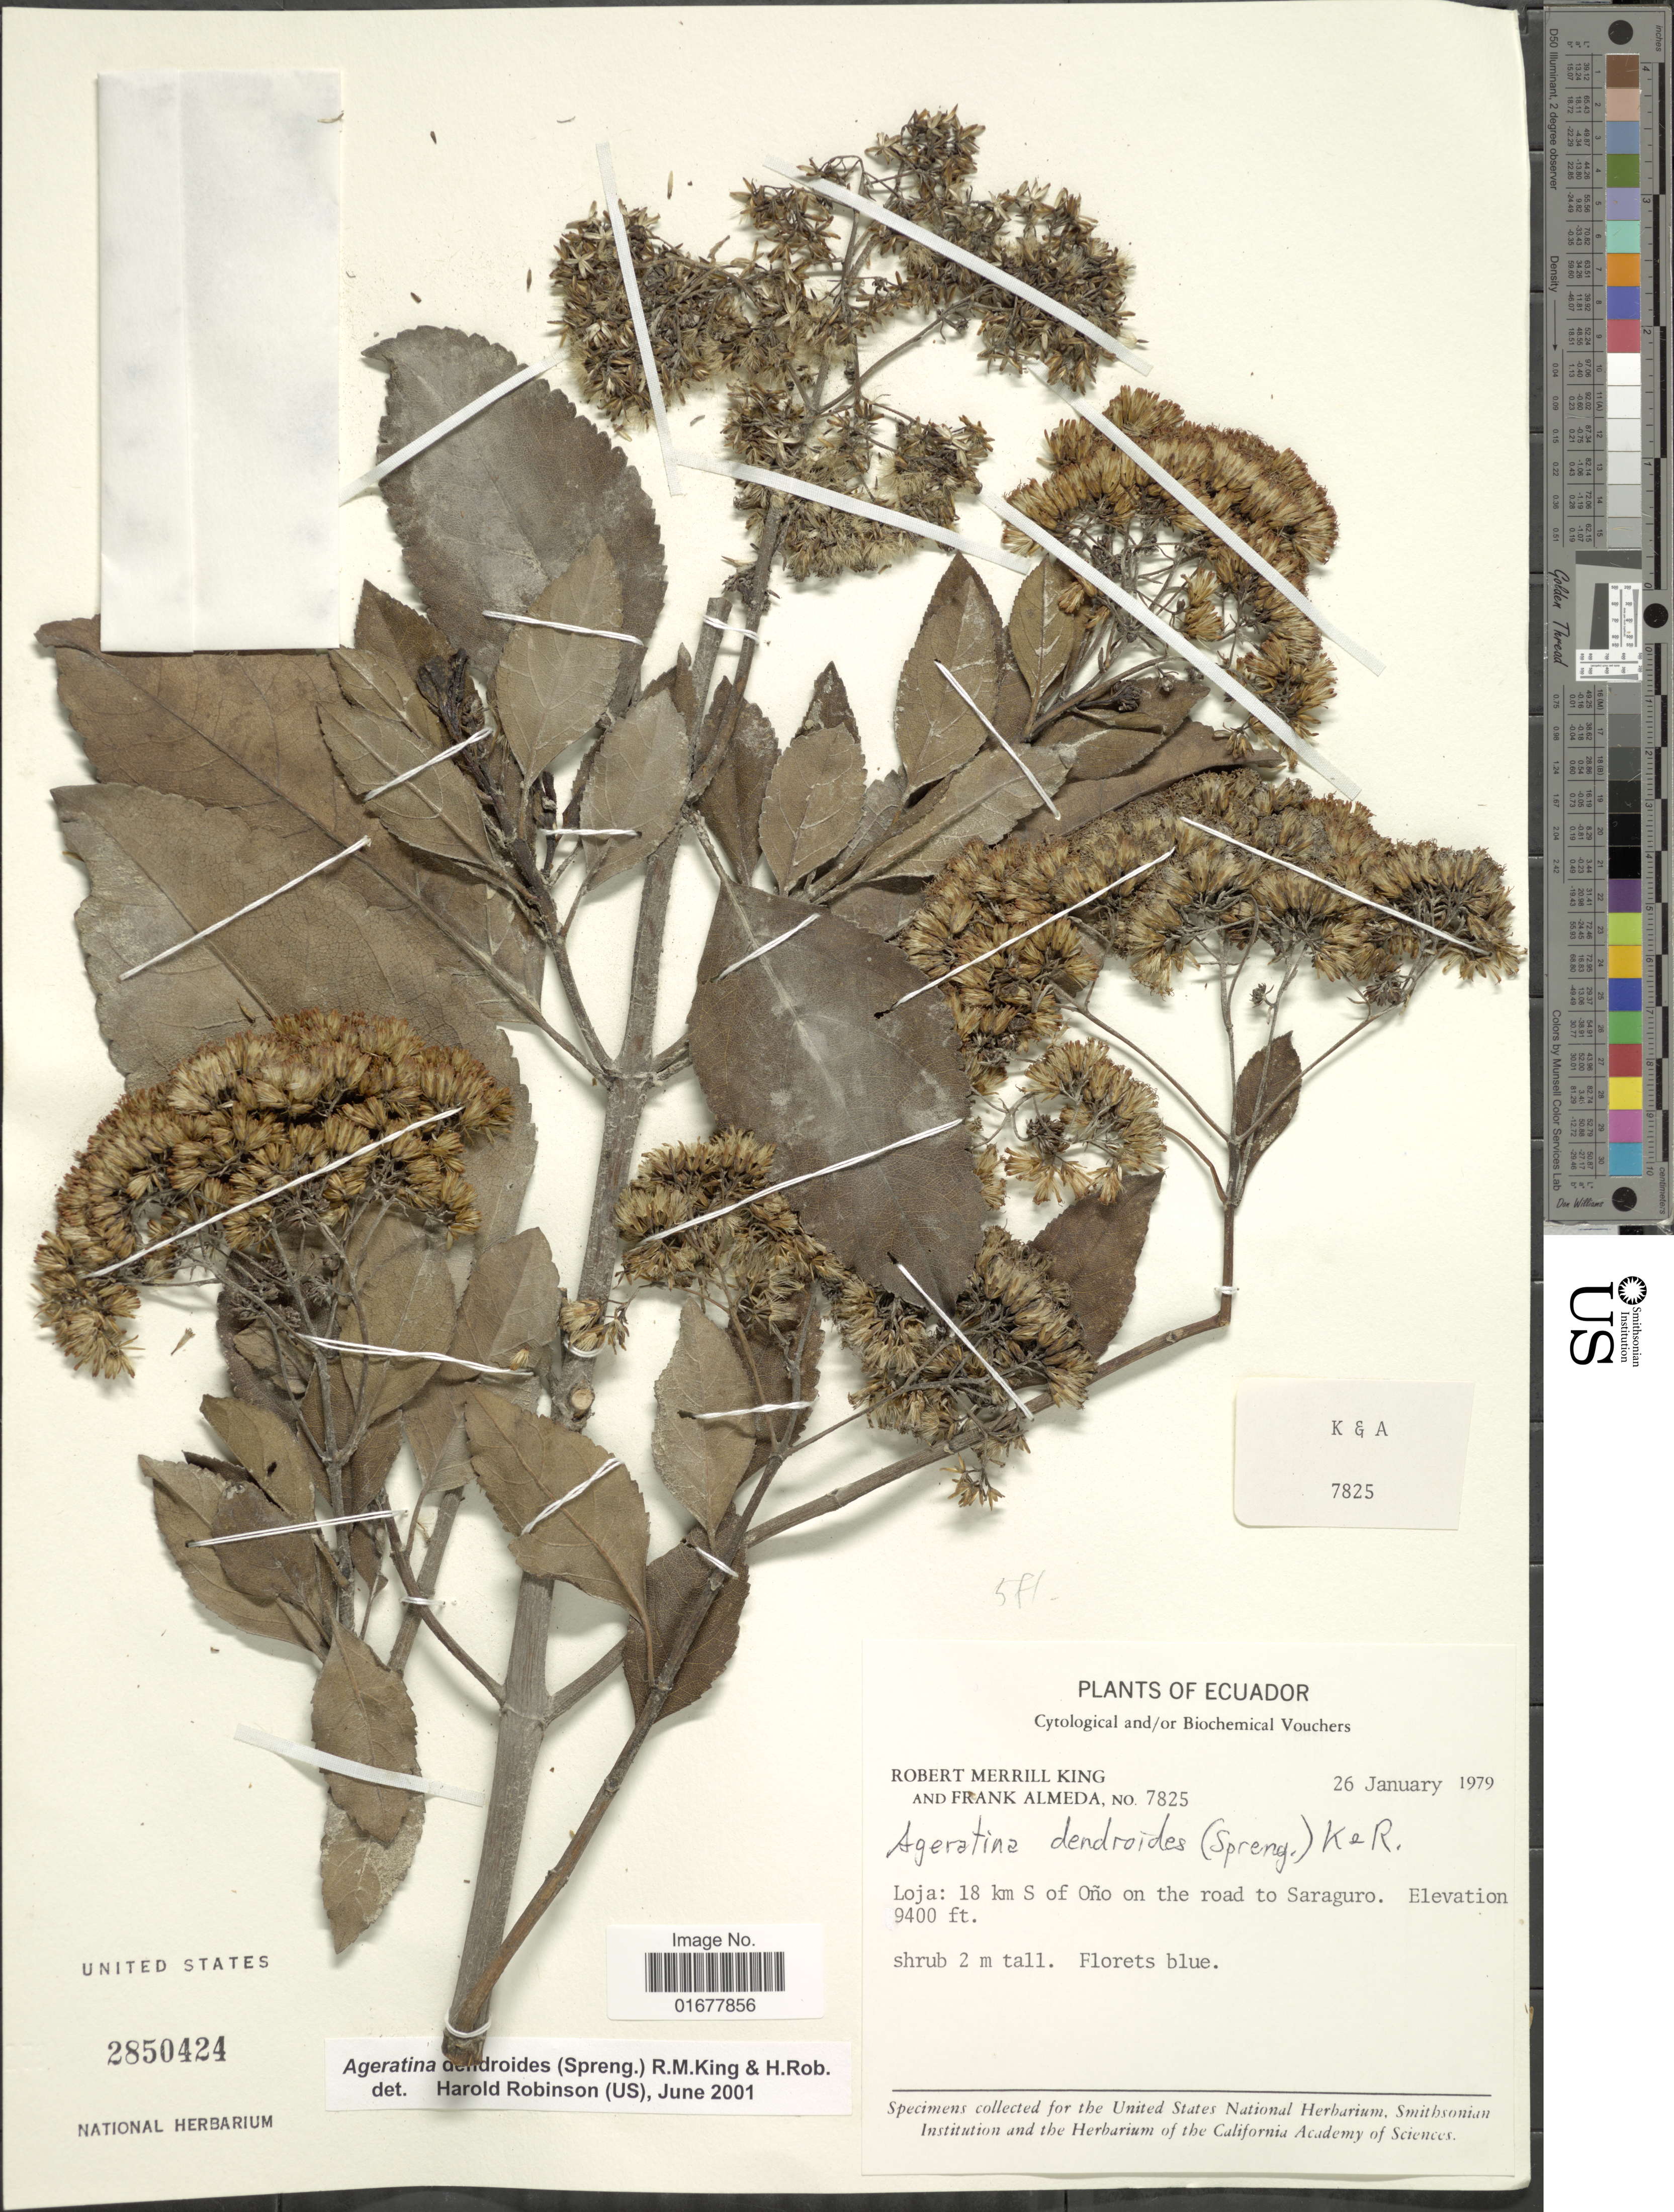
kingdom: Plantae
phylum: Tracheophyta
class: Magnoliopsida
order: Asterales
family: Asteraceae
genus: Ageratina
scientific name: Ageratina dendroides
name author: (Spreng.) R.M. King & H. Rob.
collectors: R. M. King & F. Almeda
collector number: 7825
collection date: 1979-01-26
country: Ecuador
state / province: Loja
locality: Loja: 18 km S of Ono on the road to Saraguro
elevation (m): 2865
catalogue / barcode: US 2850424